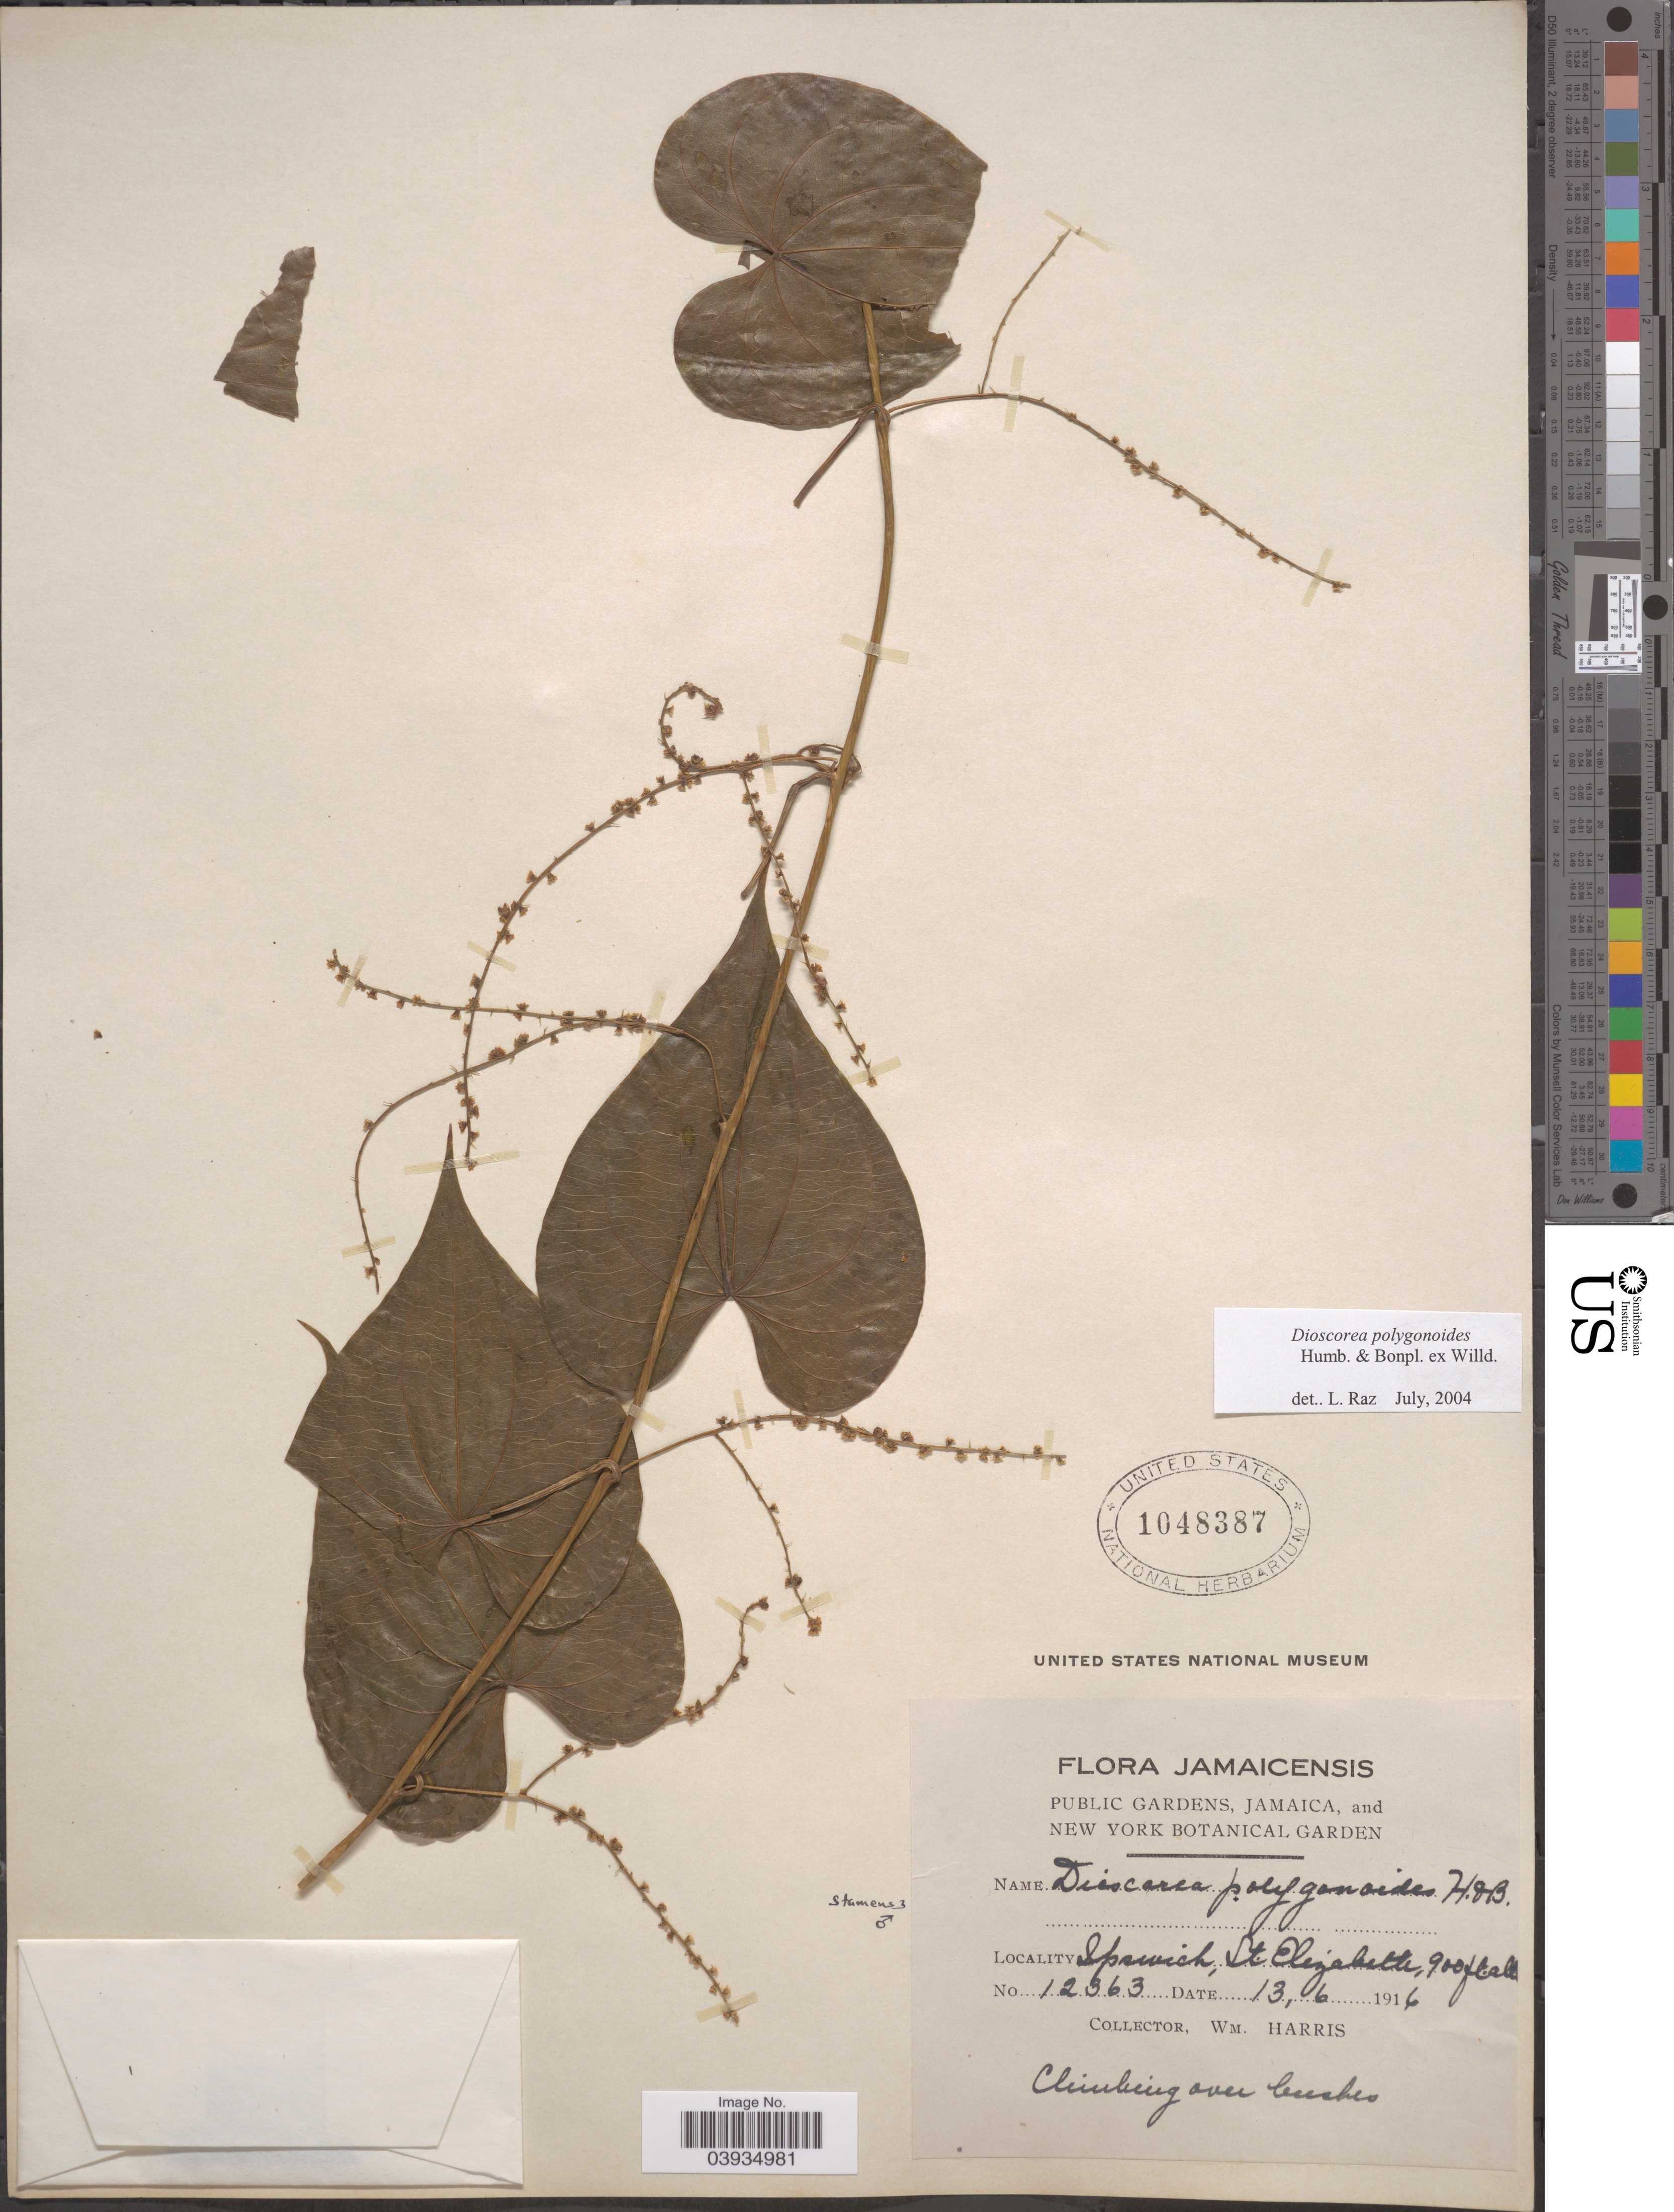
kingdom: Plantae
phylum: Tracheophyta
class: Liliopsida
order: Dioscoreales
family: Dioscoreaceae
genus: Dioscorea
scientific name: Dioscorea polygonoides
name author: Humb. & Bonpl. ex Willd.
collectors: W. H. Harris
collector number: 12363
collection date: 1916-06-13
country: Jamaica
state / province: Saint Elizabeth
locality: Ipswich.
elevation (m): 274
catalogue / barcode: US 1048387